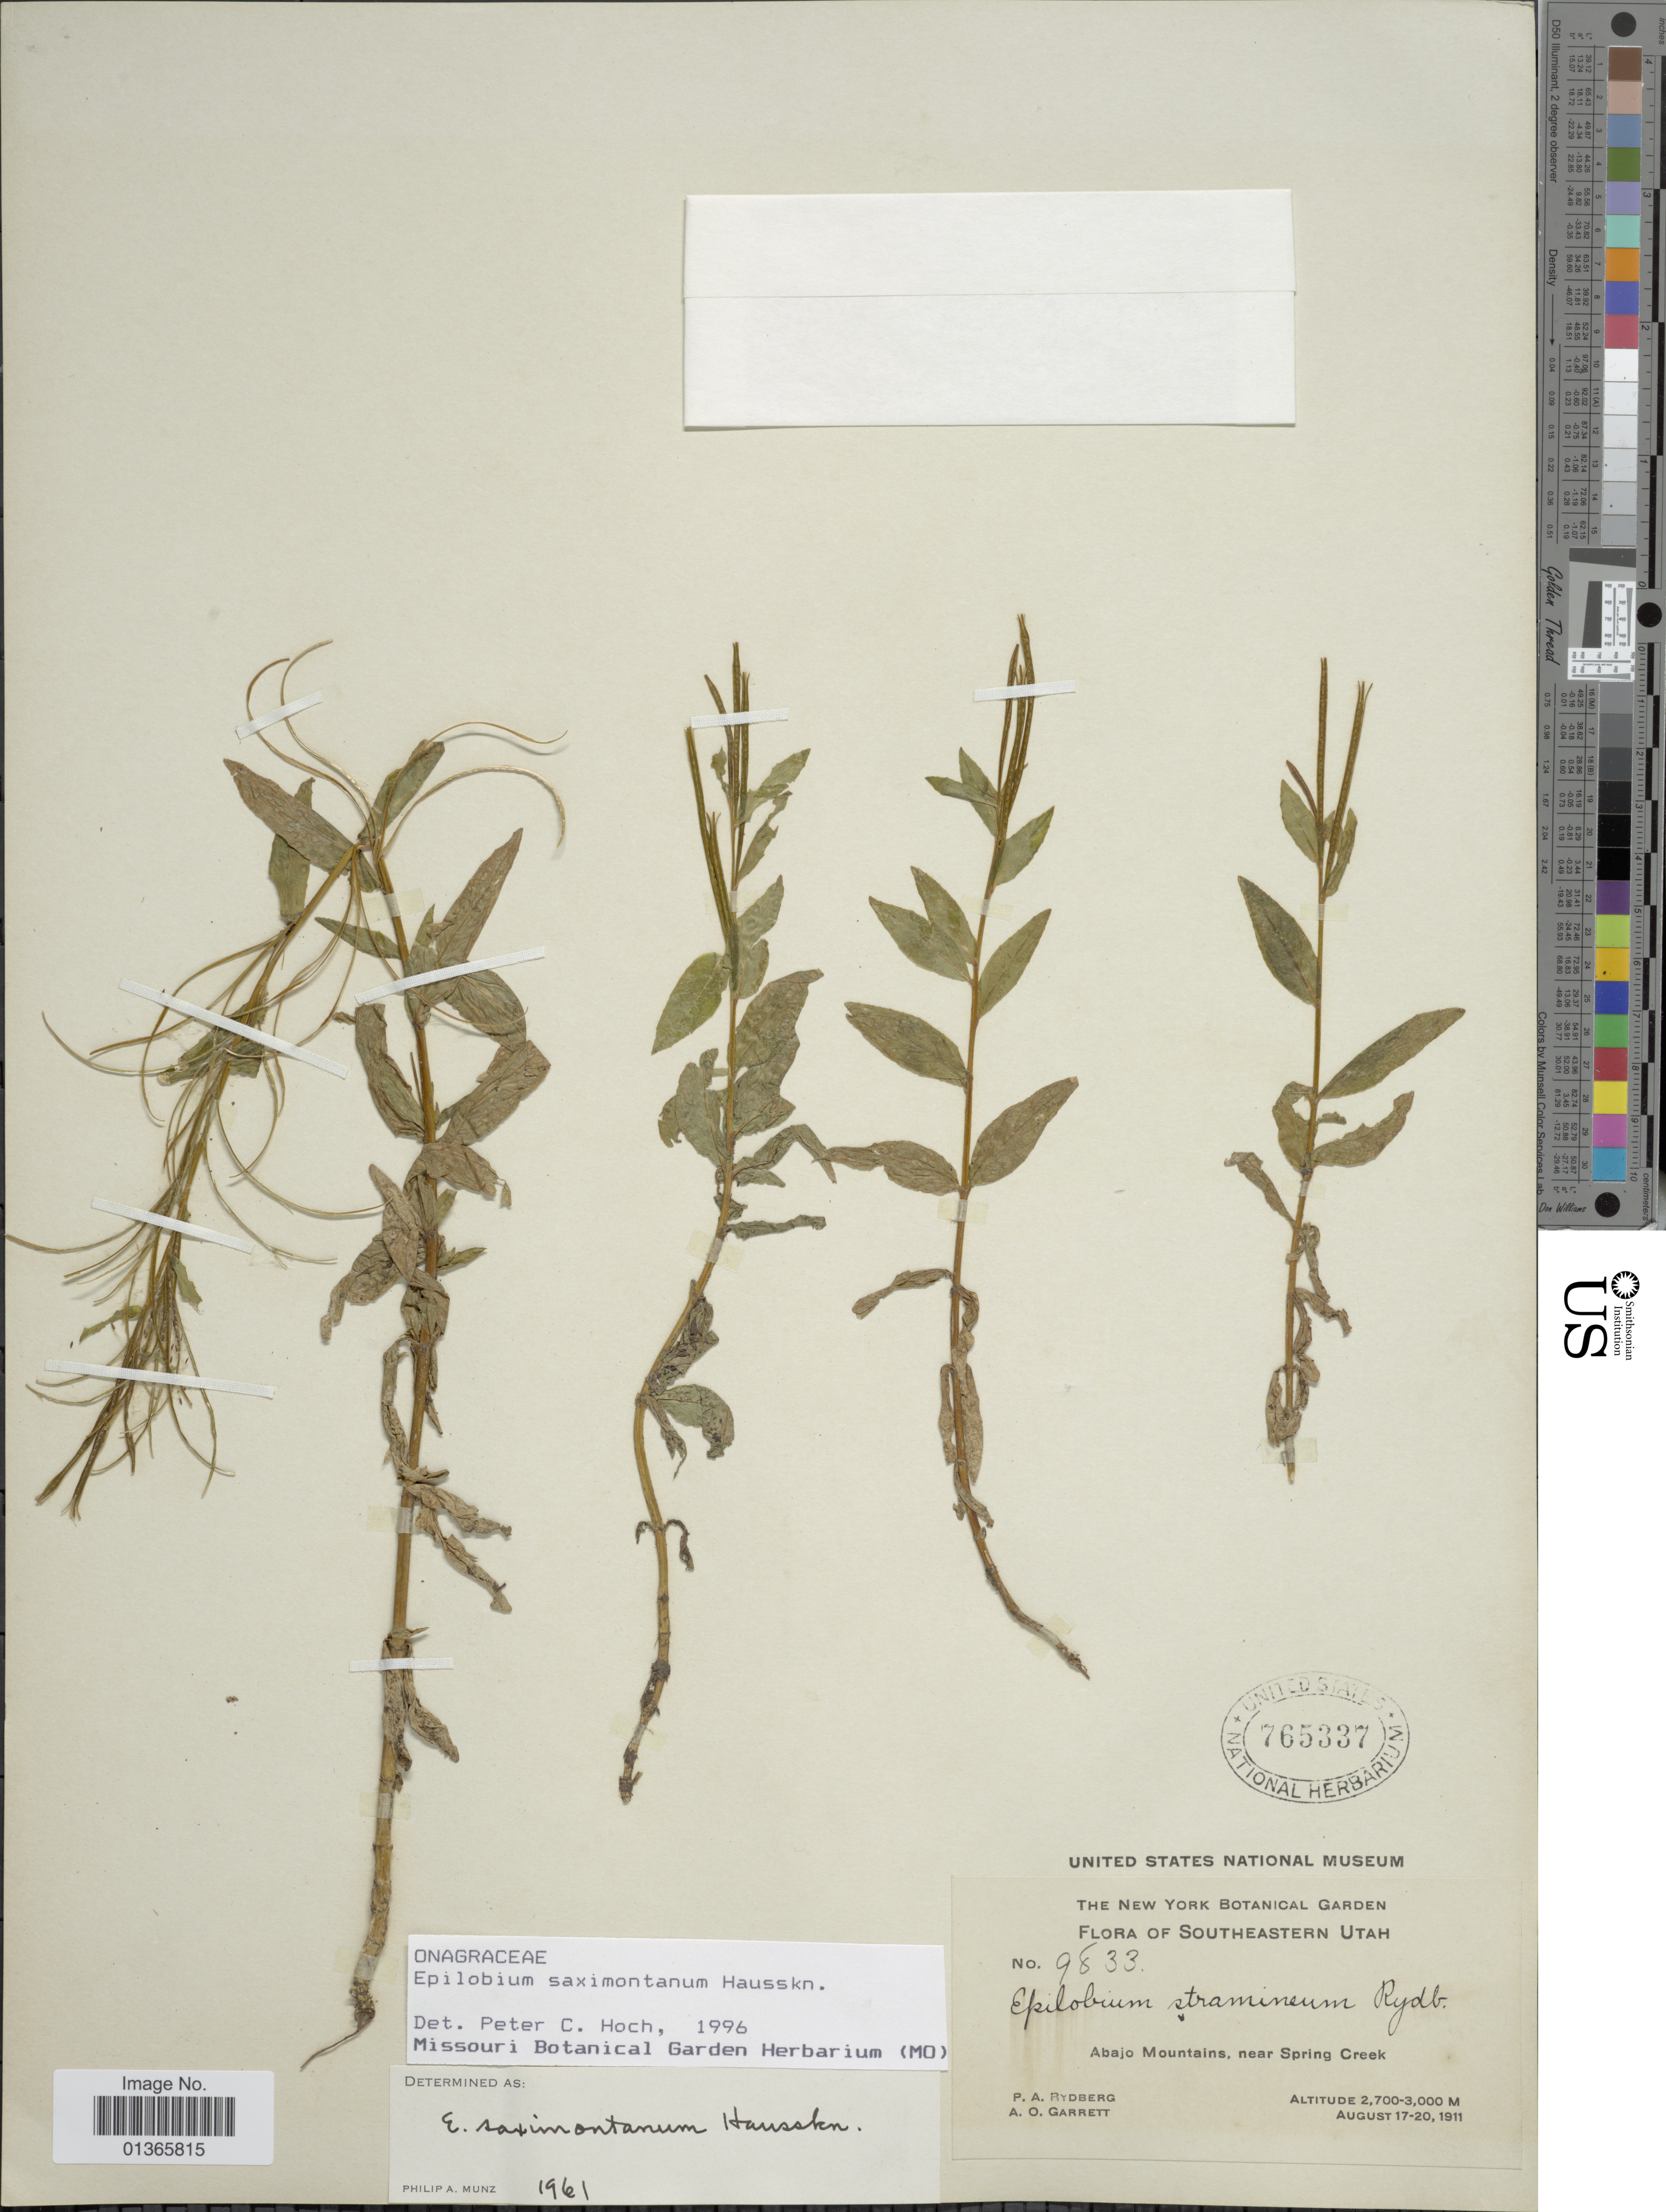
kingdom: Plantae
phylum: Tracheophyta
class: Magnoliopsida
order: Myrtales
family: Onagraceae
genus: Epilobium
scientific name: Epilobium saximontanum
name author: Hausskn.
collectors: P. A. Rydberg & A. O. Garrett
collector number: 9833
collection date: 1911-08-17/1911-08-20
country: United States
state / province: Utah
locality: Southeastern Utah. Abajo Mountains, near Spring Creek.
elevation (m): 2700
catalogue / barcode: US 765337